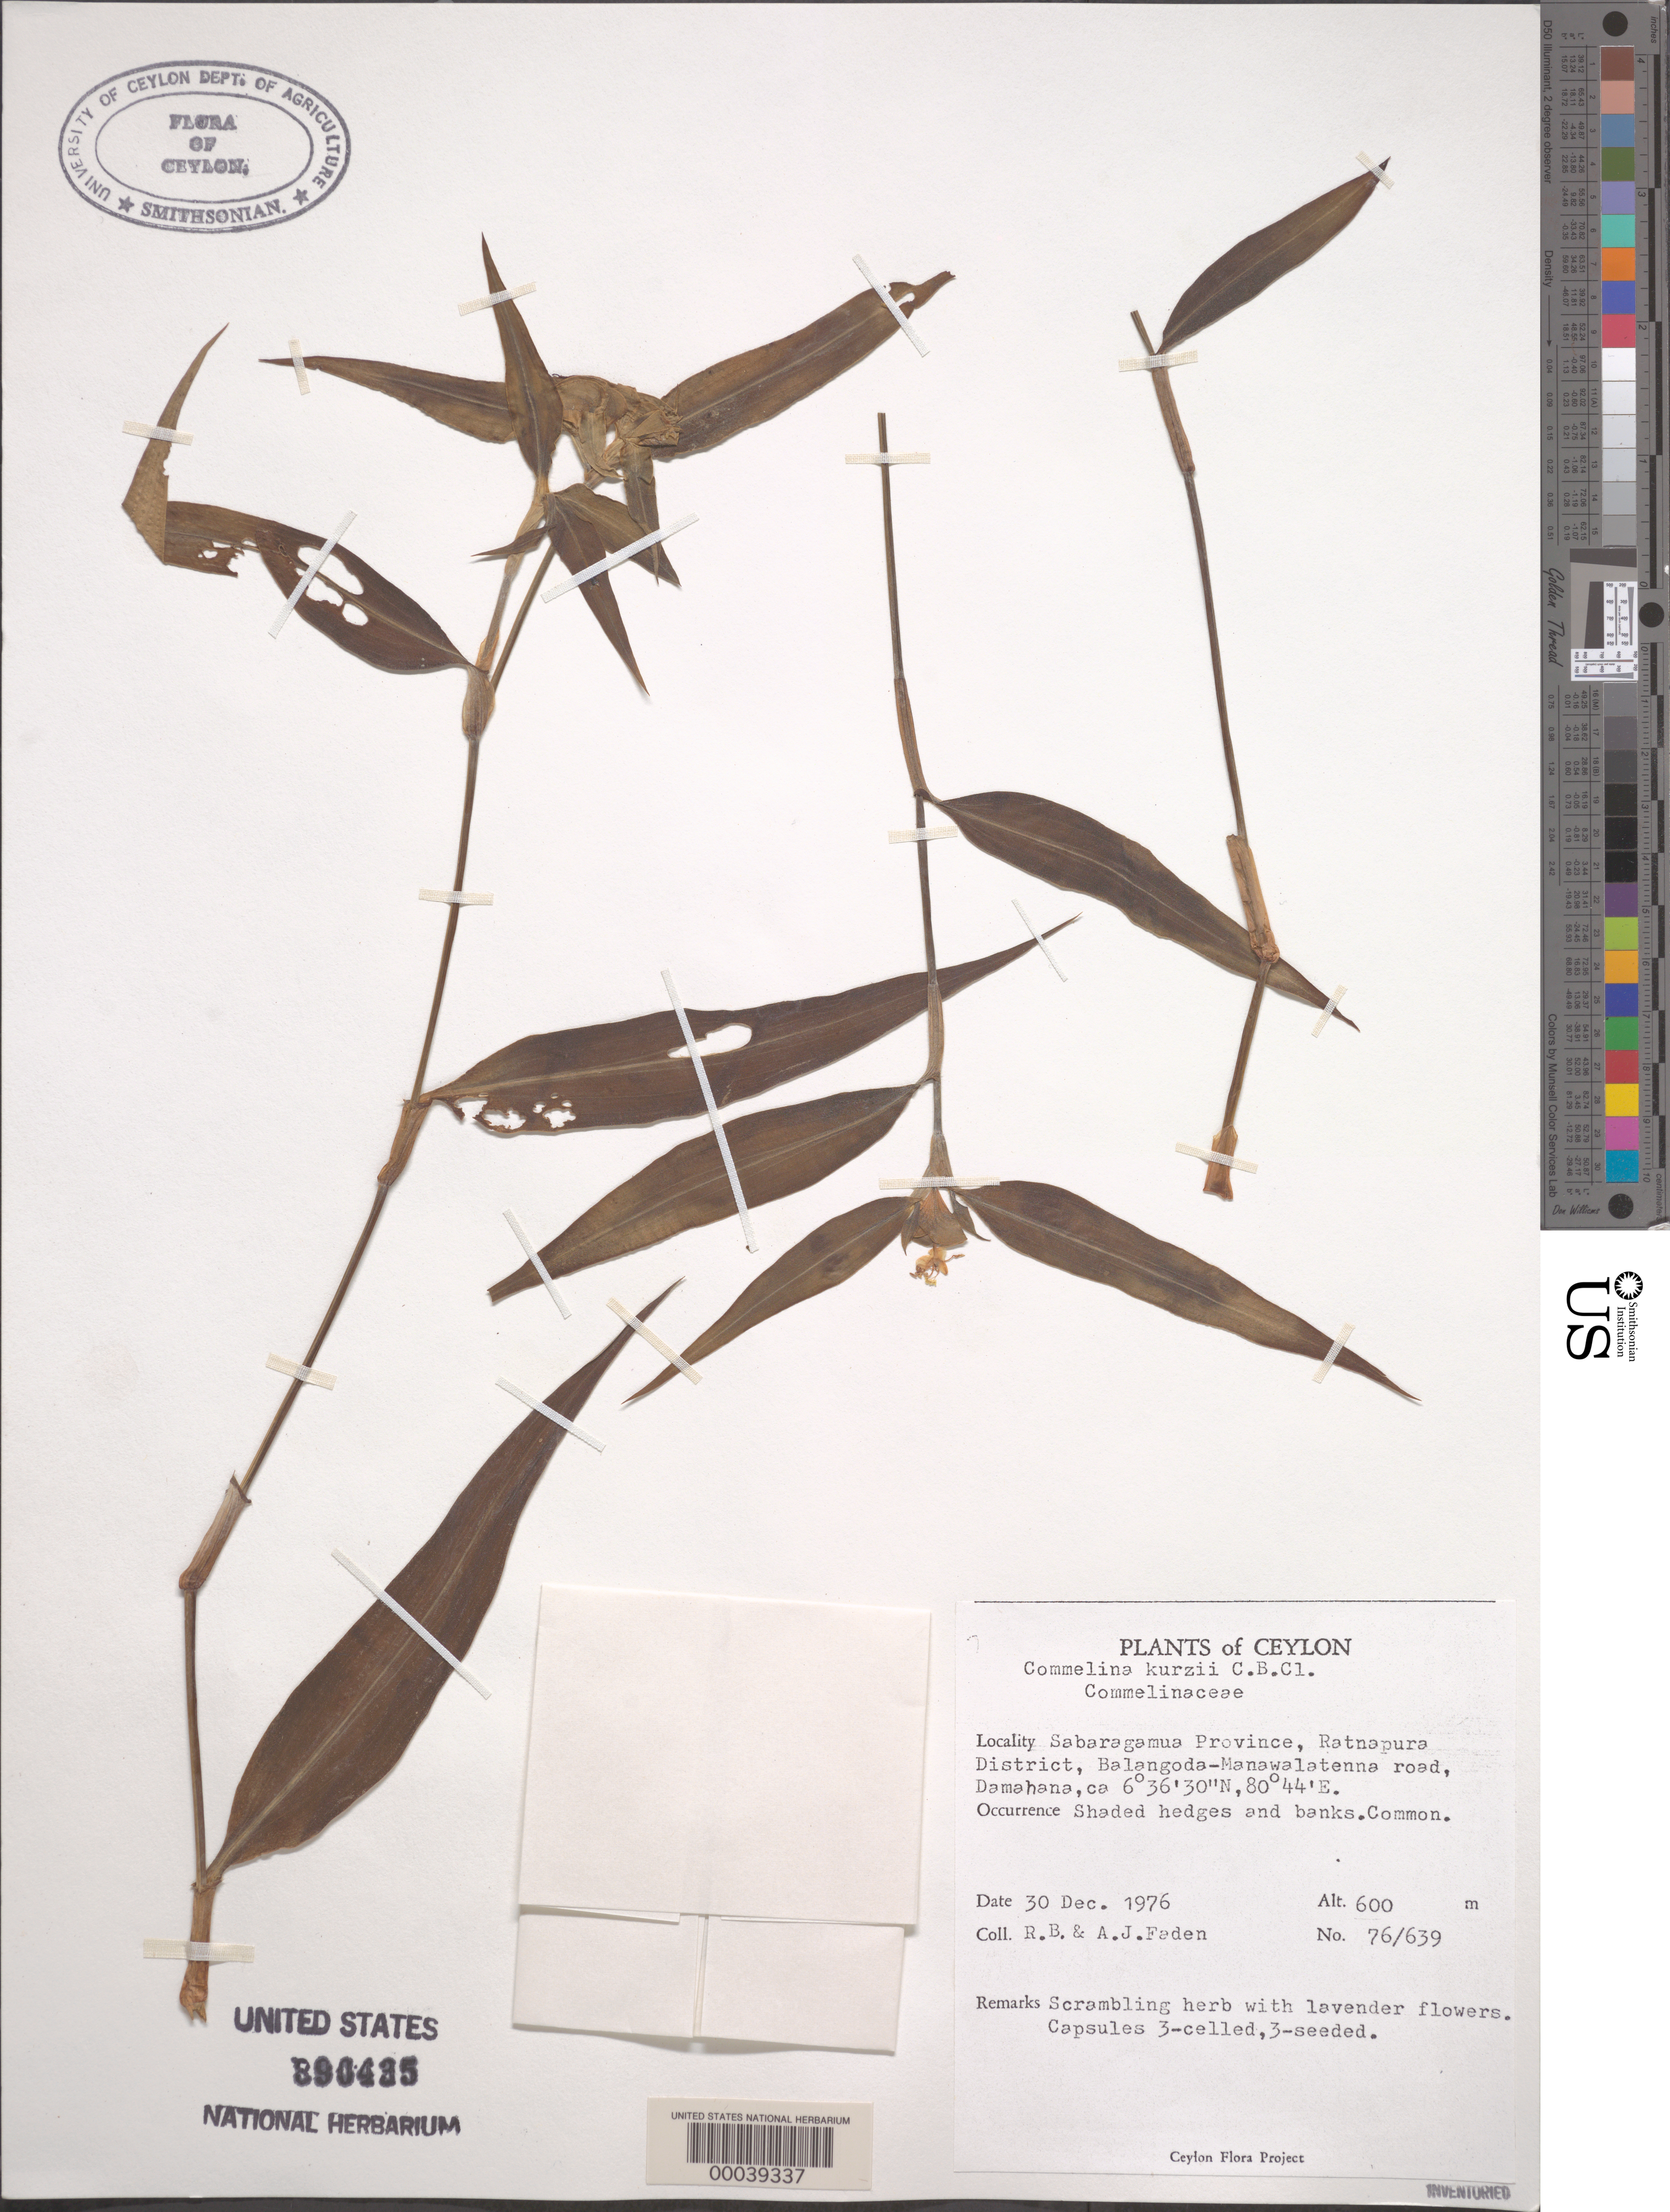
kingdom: Plantae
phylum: Tracheophyta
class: Liliopsida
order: Commelinales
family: Commelinaceae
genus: Commelina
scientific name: Commelina kurzii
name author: C.B. Clarke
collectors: R. B. Faden & A. J. Faden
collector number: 76/639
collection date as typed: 30 Dec 1976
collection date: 1976-12-30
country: Sri Lanka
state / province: Sabaragamuwa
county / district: Ratnapura Dist.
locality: Damahana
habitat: Shaded hedges and banks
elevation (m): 600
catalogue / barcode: US 890435